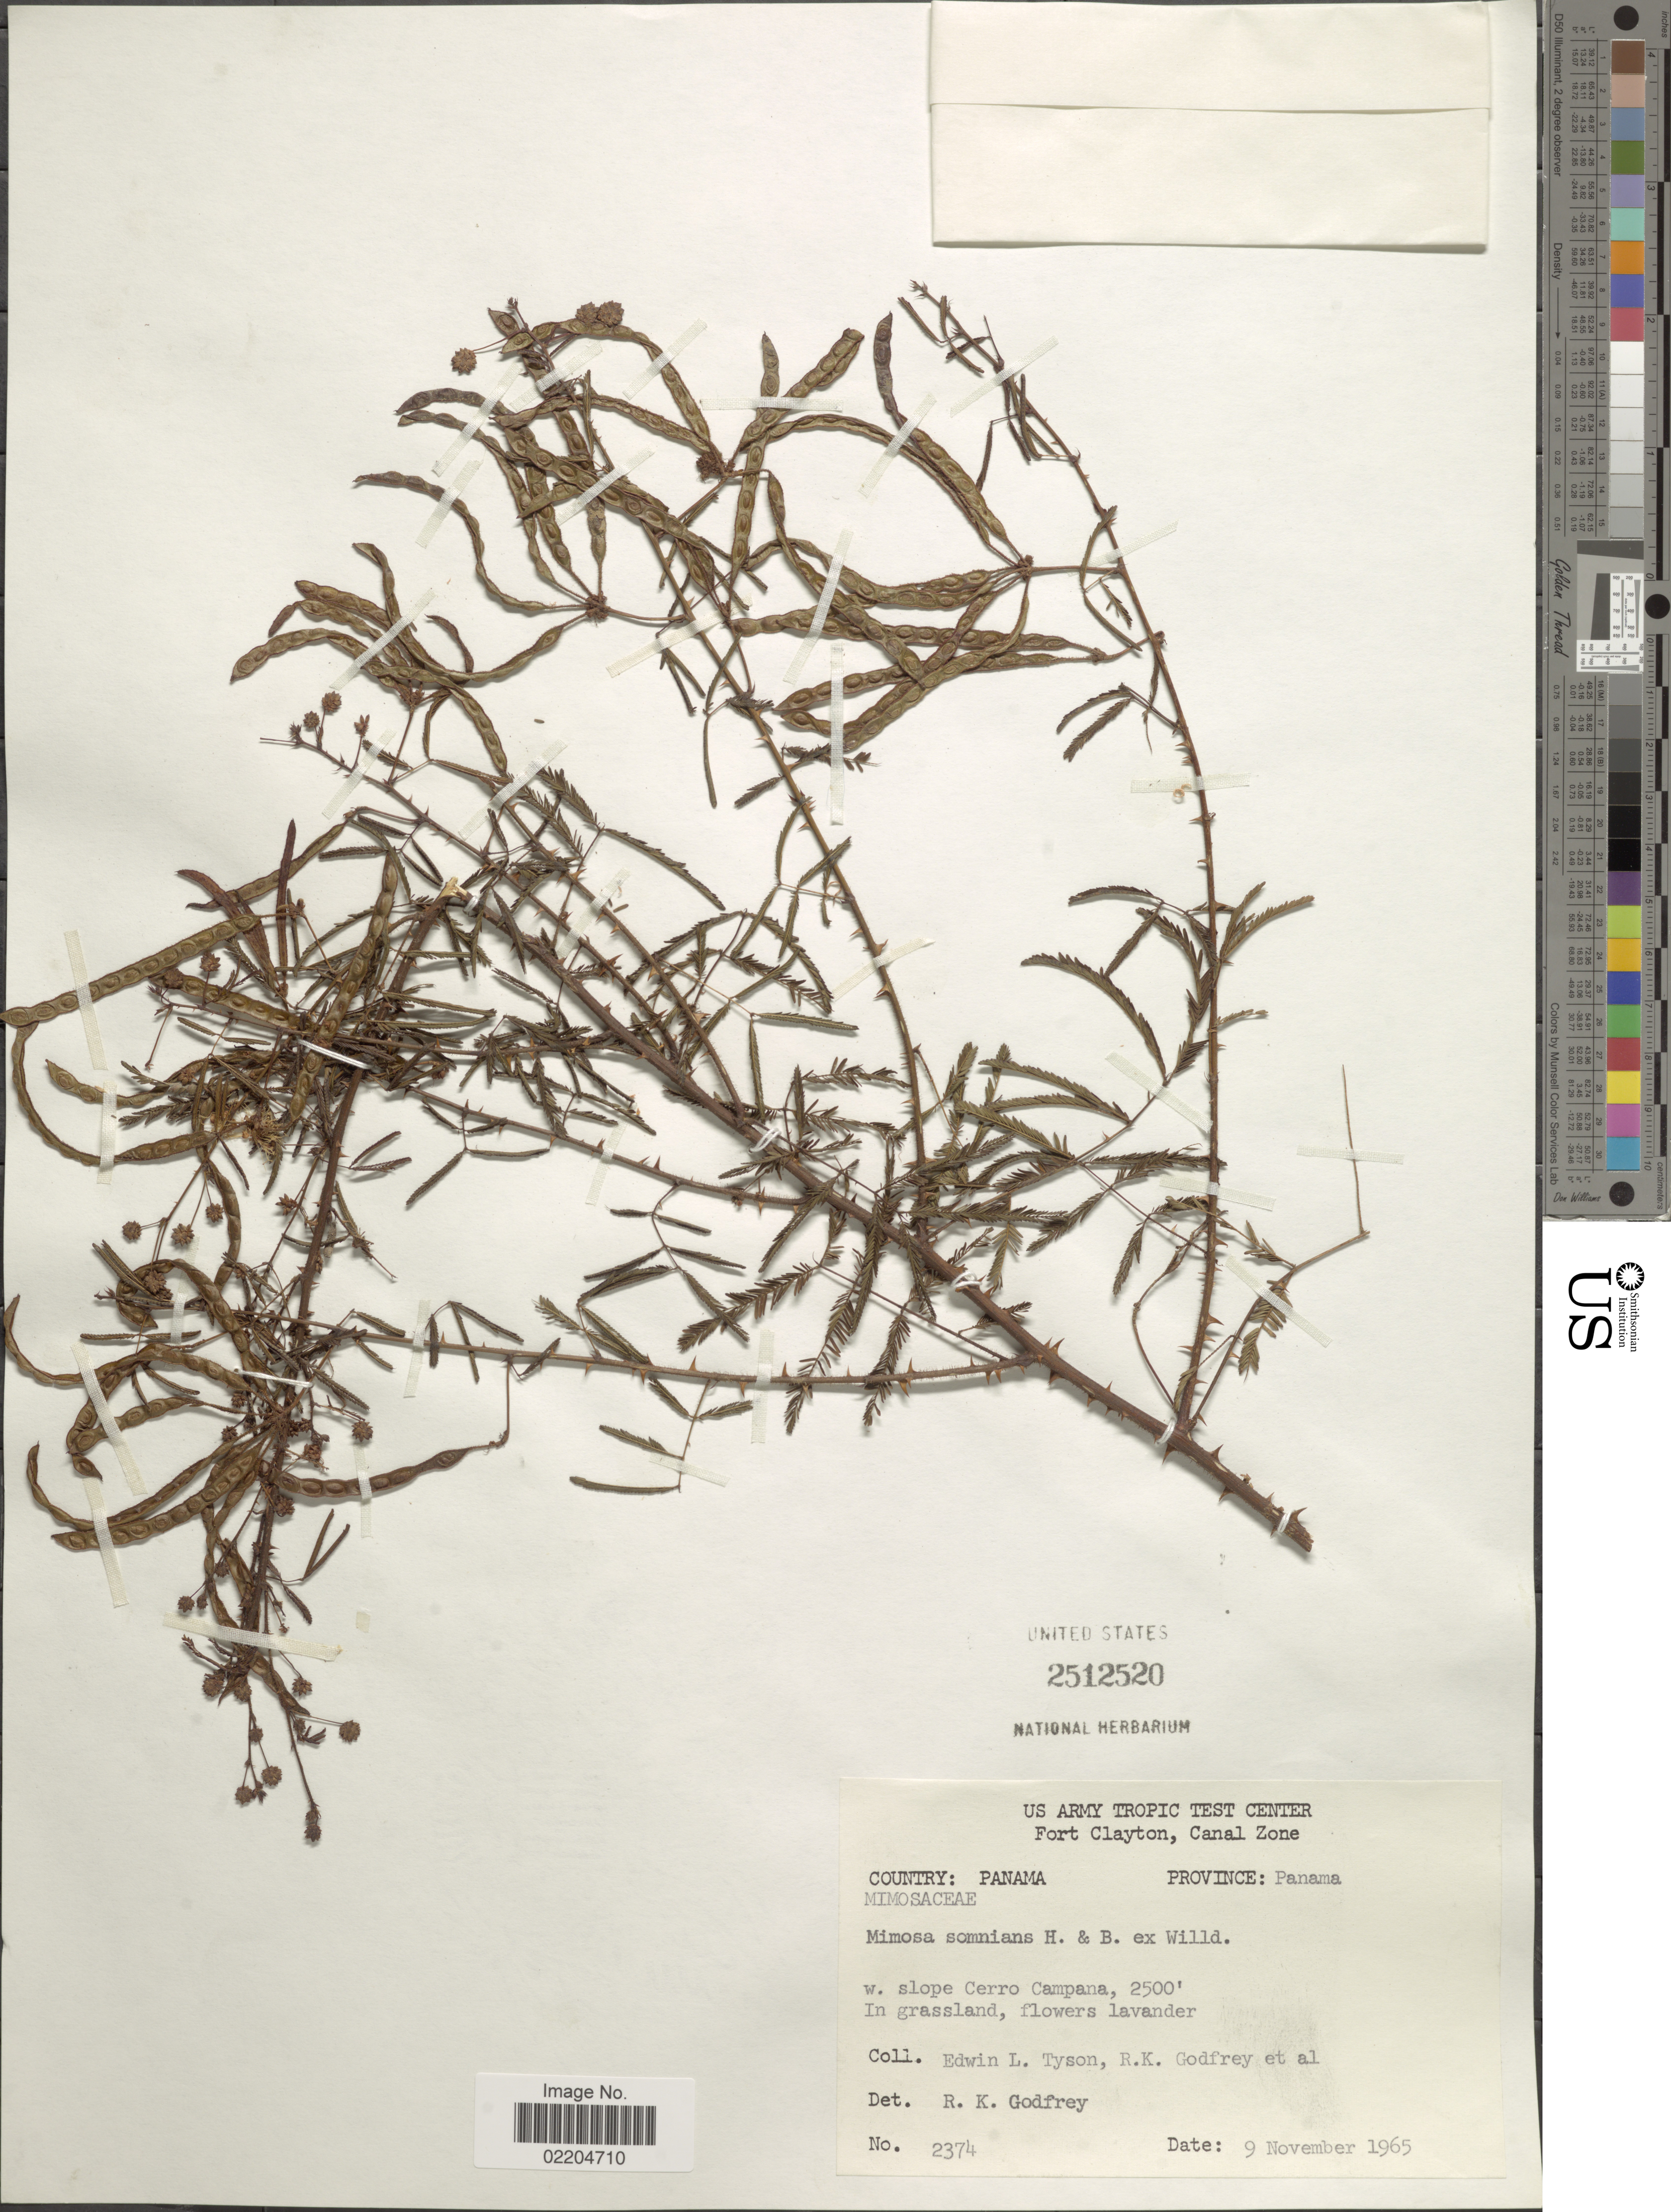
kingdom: Plantae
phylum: Tracheophyta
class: Magnoliopsida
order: Fabales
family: Fabaceae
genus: Mimosa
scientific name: Mimosa somnians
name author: Humb. & Bonpl. ex Willd.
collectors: E. L. Tyson, R. K. Godfrey & et al.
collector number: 2374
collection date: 1965-11-09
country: Panama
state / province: Colón / Panamá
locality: Fort Clayton, Canal Zone, w. slope Cerro Campana, in grassland.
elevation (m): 762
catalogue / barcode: US 2512520